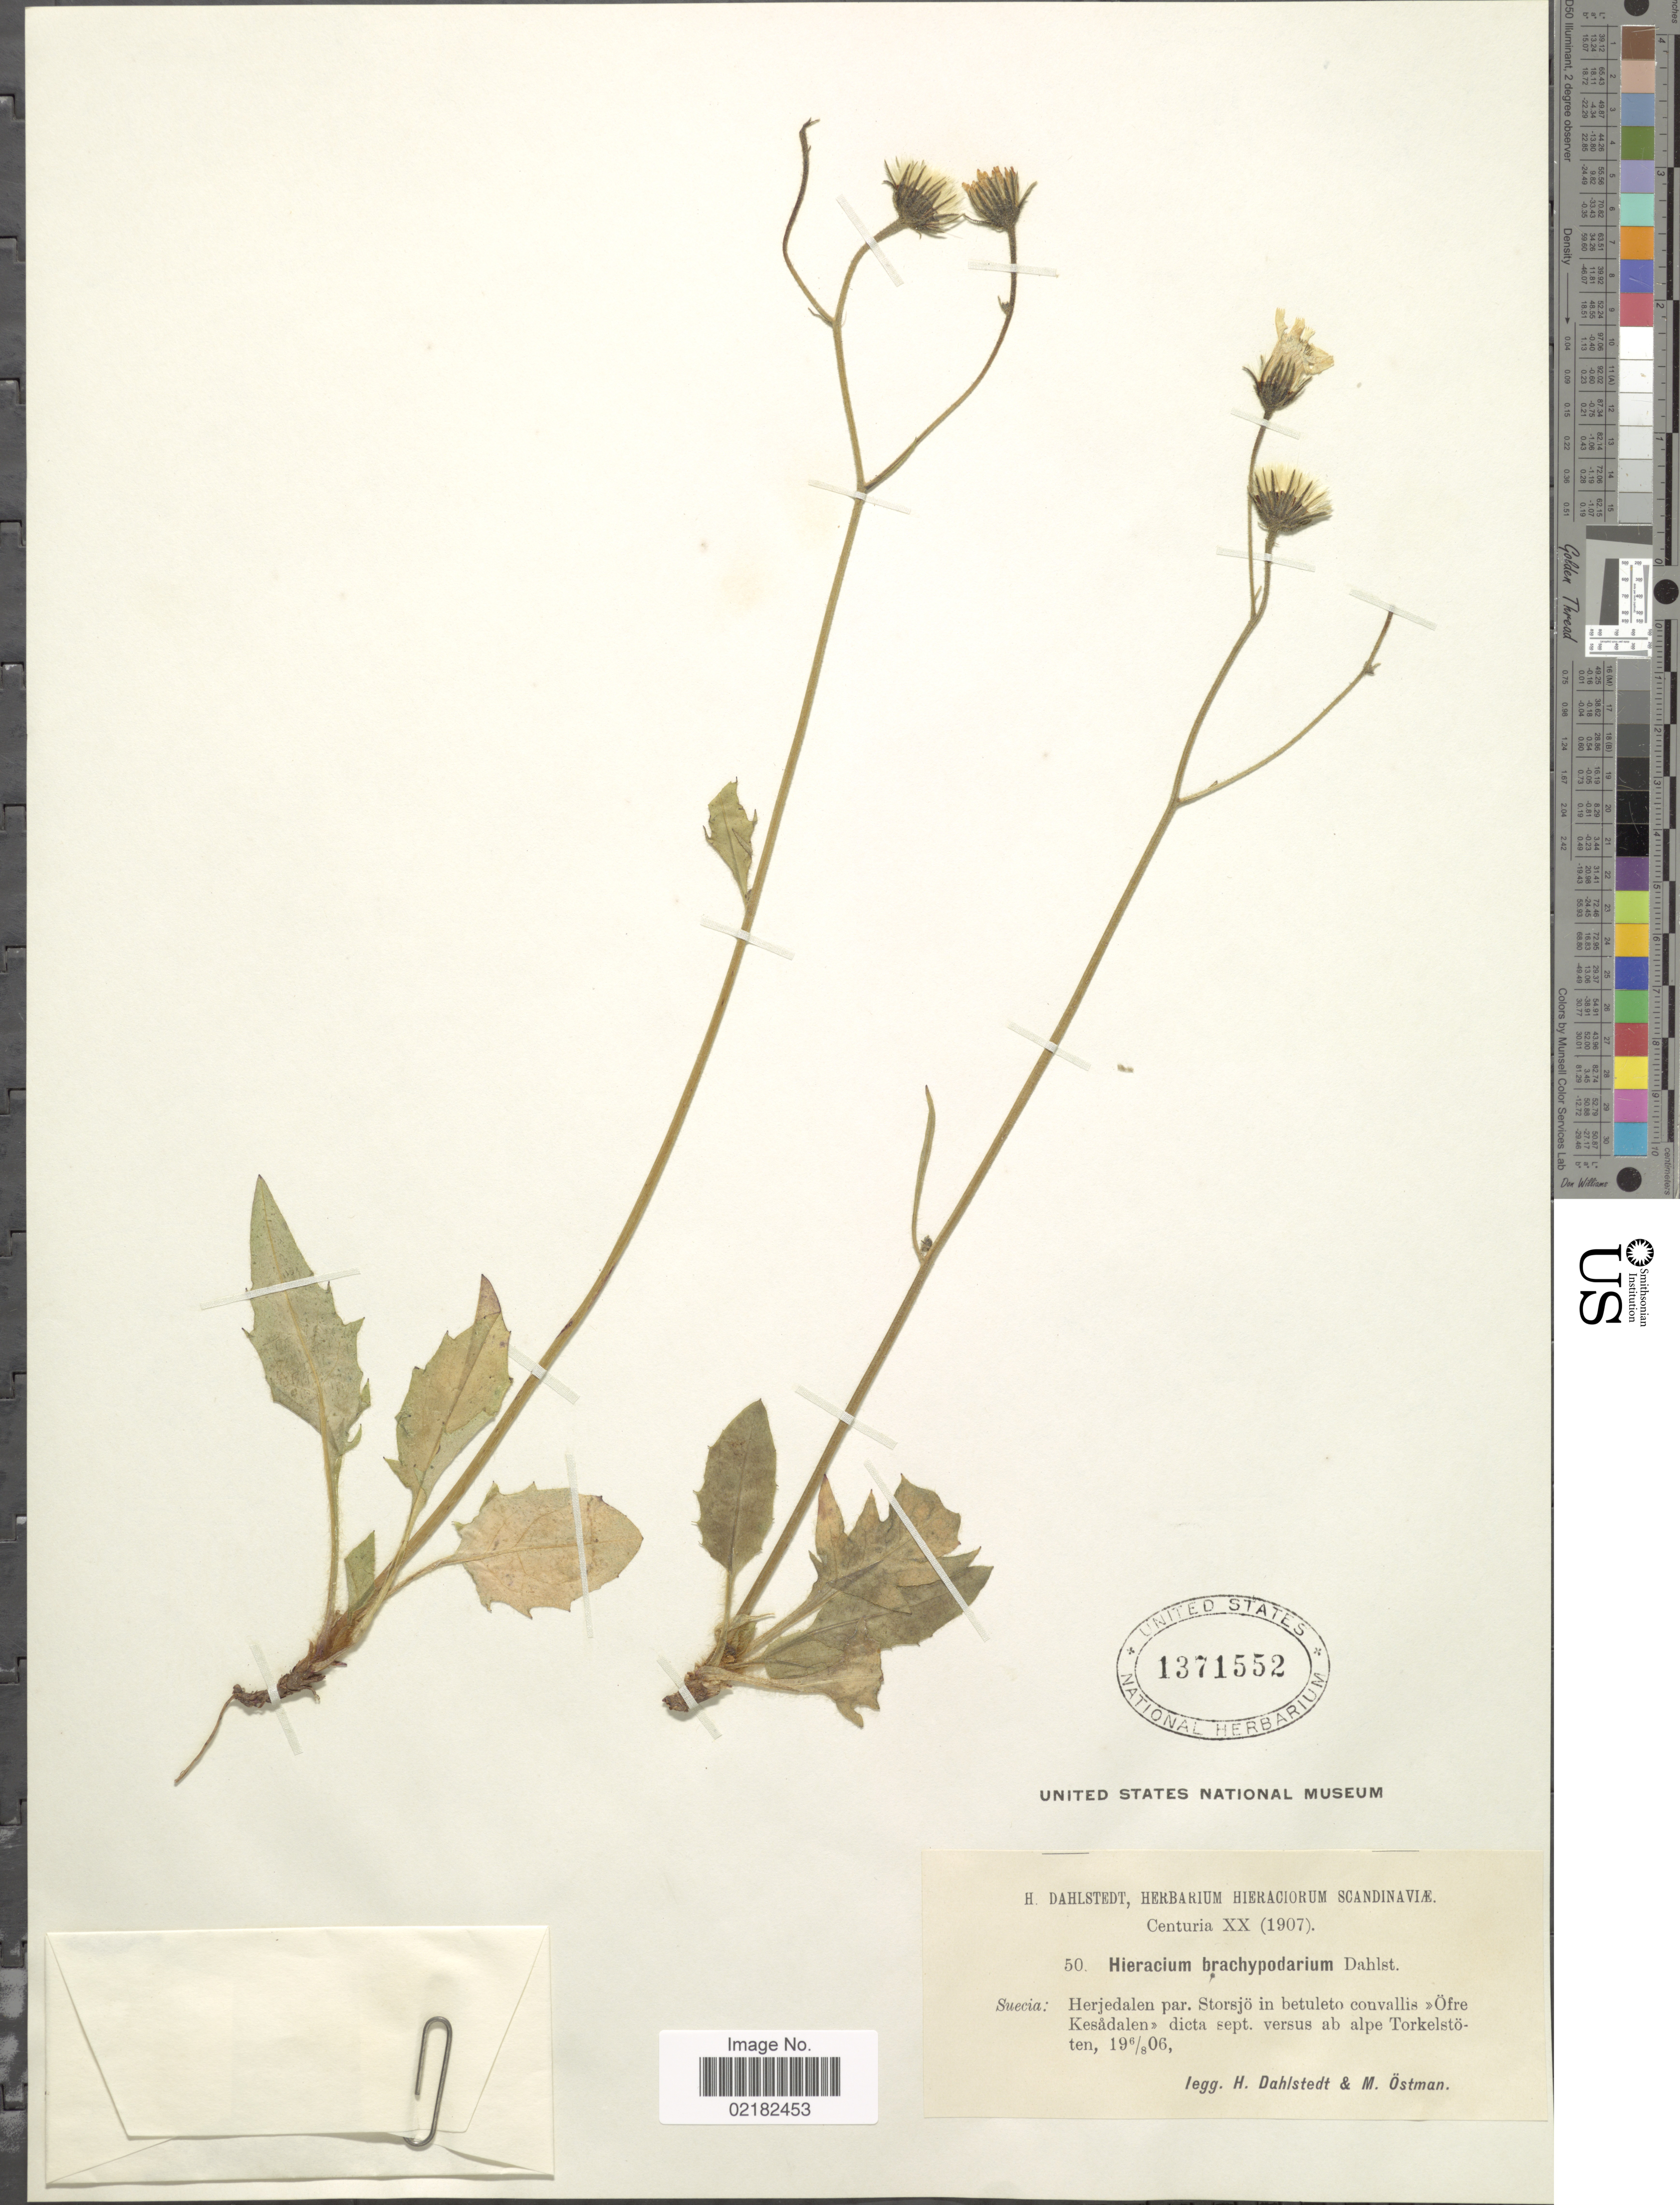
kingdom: Plantae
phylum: Tracheophyta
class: Magnoliopsida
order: Asterales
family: Asteraceae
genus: Hieracium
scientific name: Hieracium brachypodarium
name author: Dahlst.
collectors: H. G. Dahlstedt & M. Östman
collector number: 50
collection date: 1906-08-06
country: Sweden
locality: Suecia, Herjedalen, par. Storsjo, convallis Ofre Kesadalen, alpe Torkelstoten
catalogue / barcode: US 1371552